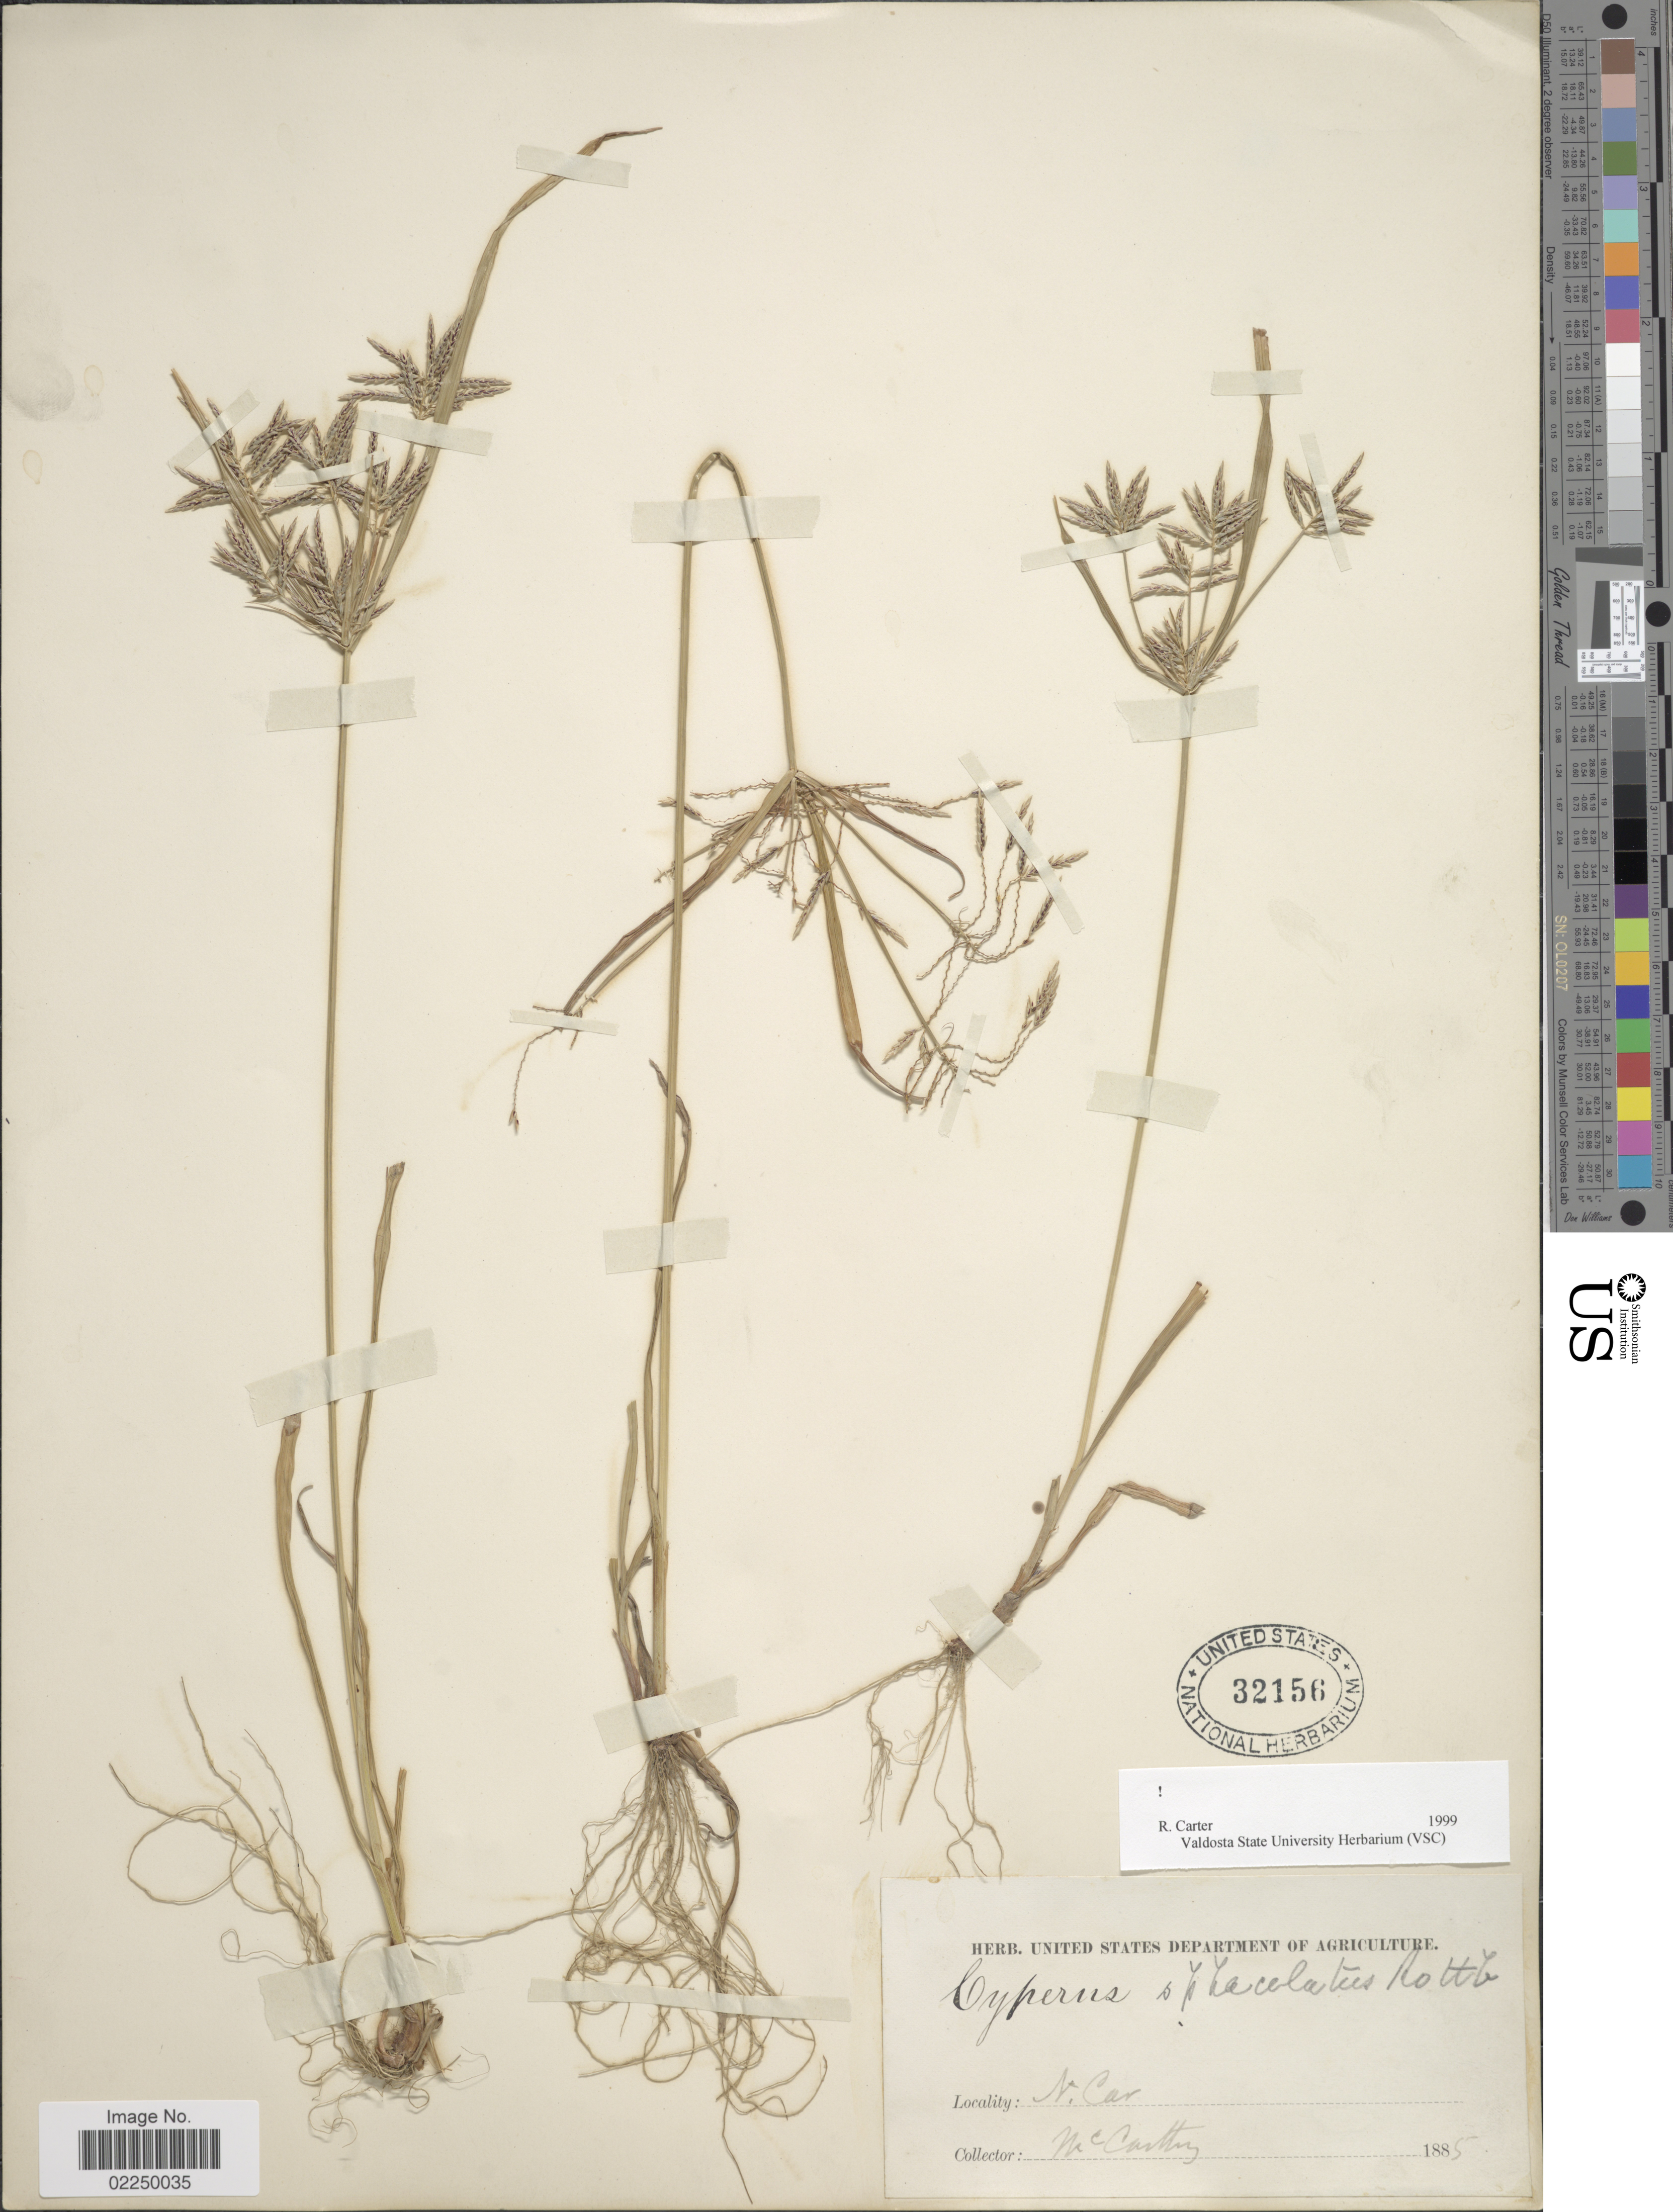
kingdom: Plantae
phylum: Tracheophyta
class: Liliopsida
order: Poales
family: Cyperaceae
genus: Cyperus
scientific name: Cyperus sphacelatus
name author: Rottb.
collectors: -- McCarthy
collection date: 1885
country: United States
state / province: North Carolina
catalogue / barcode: US 32156